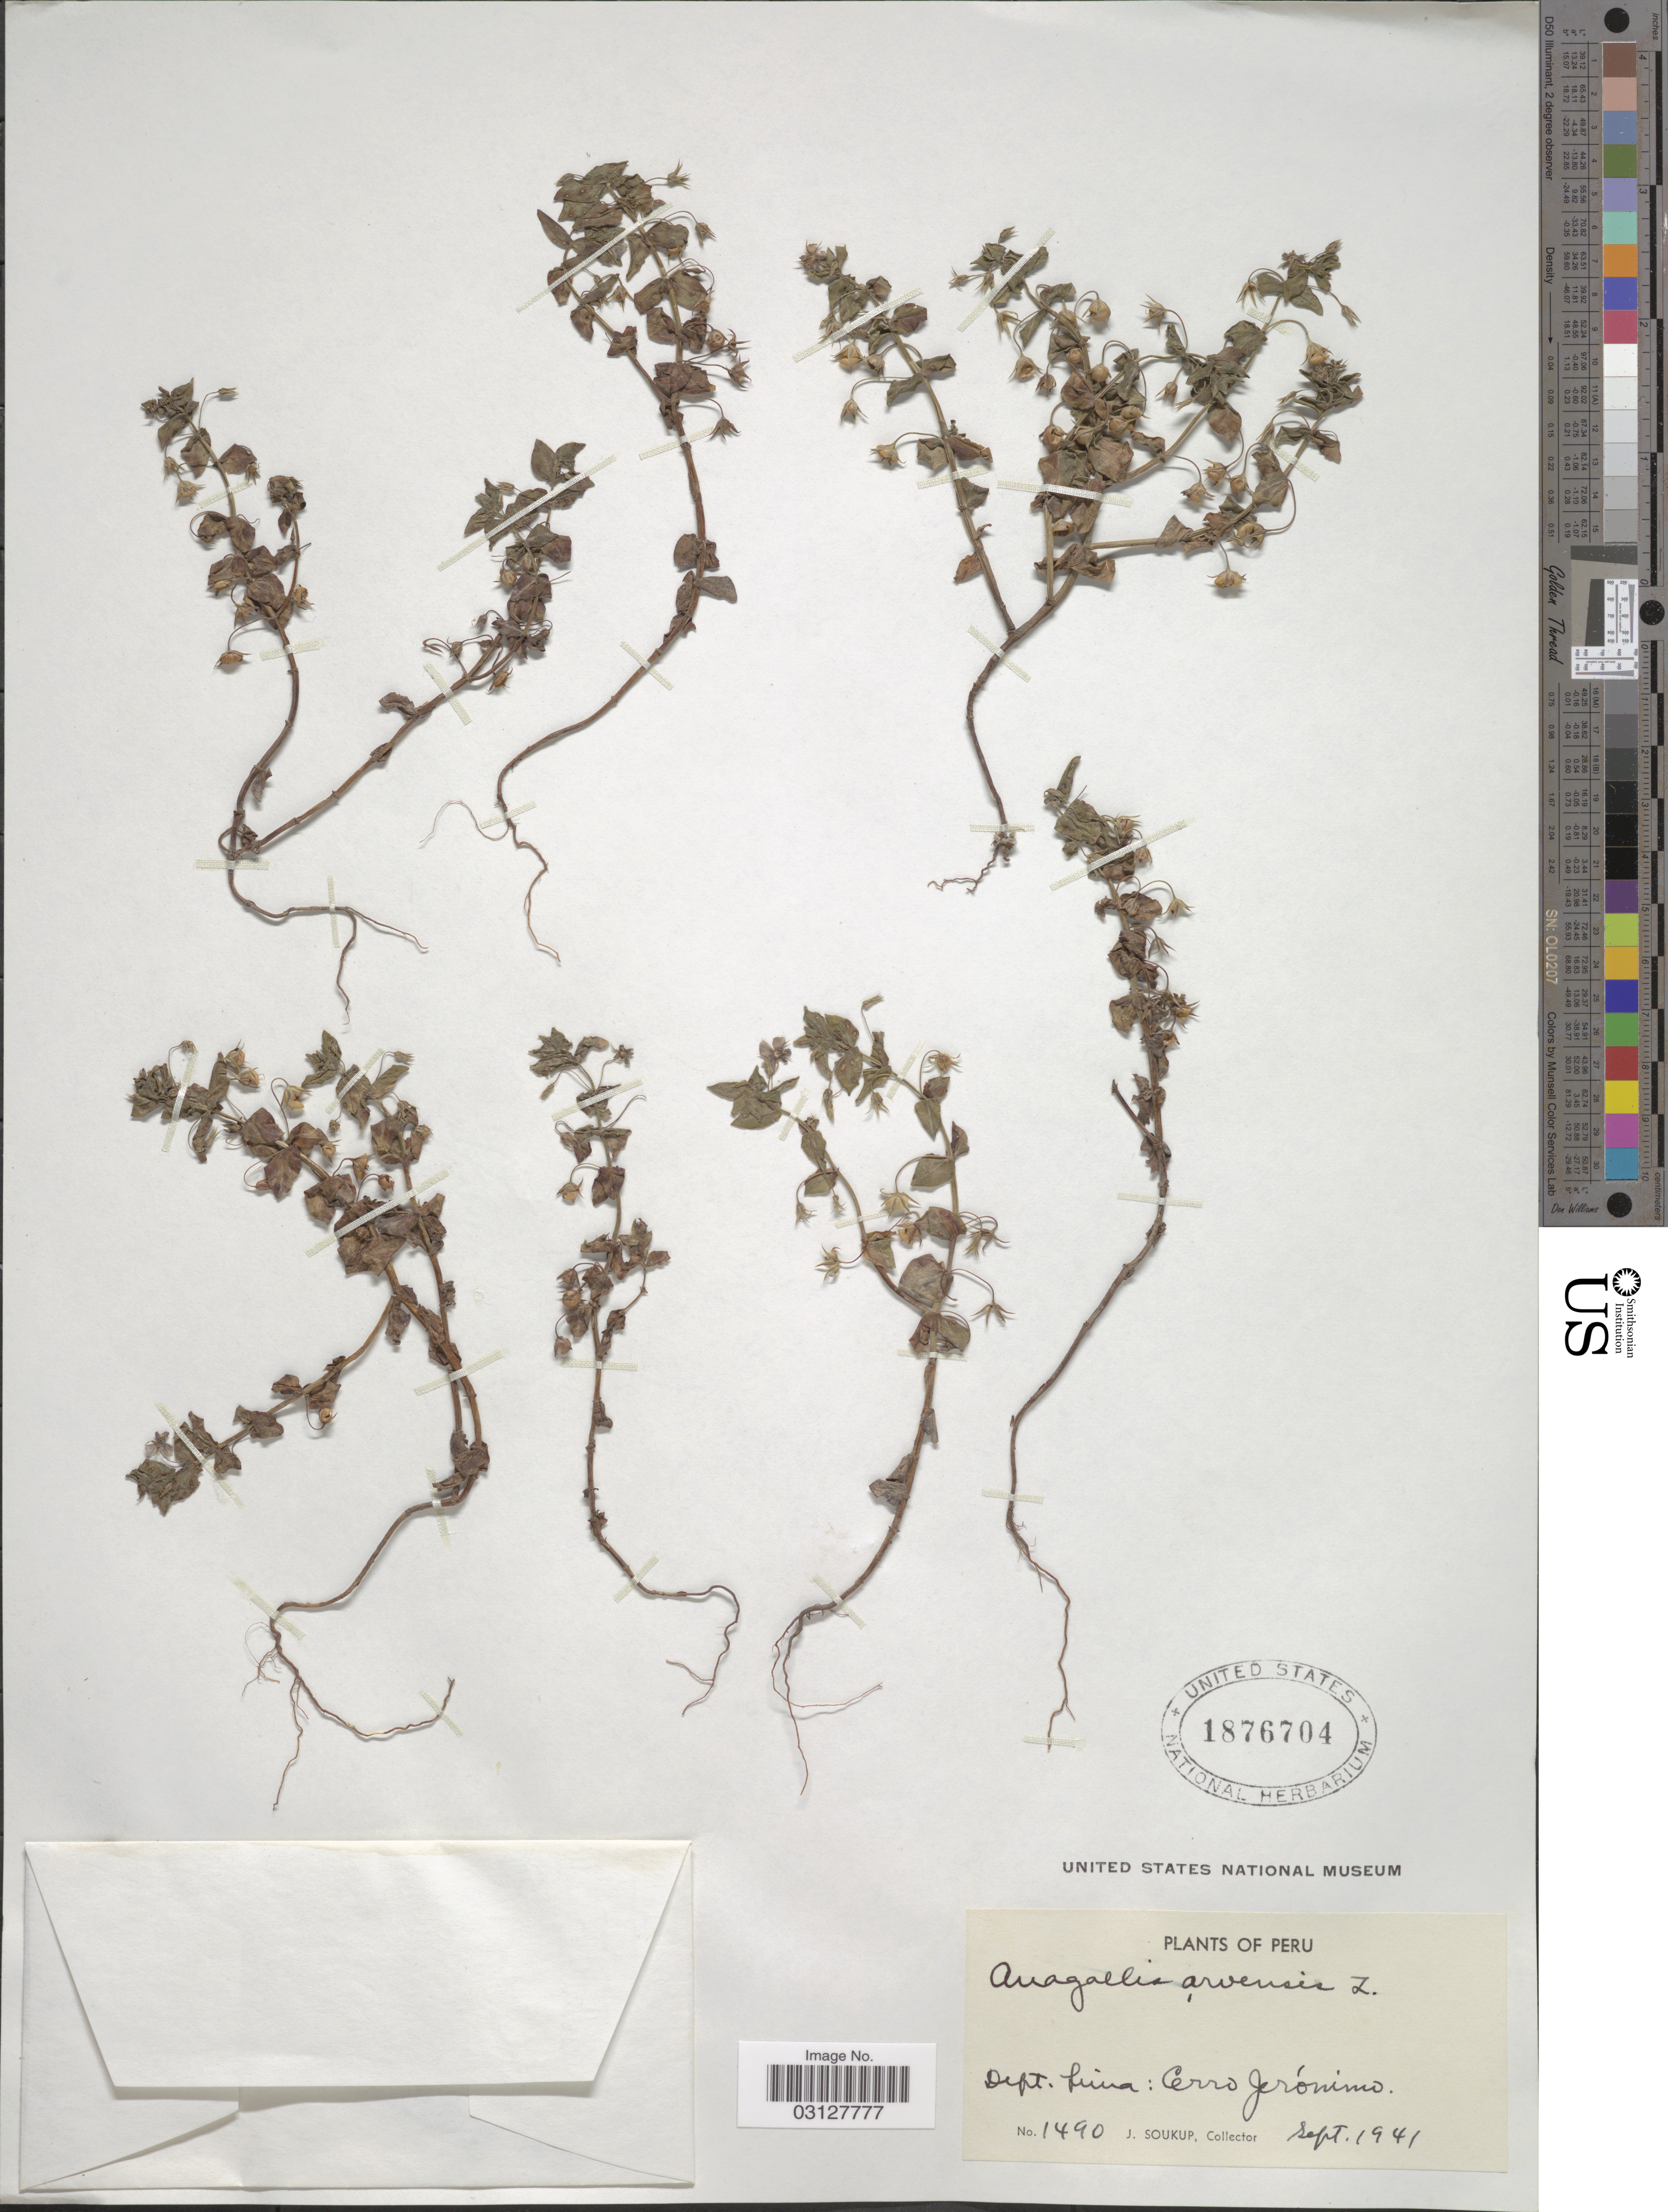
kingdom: Plantae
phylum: Tracheophyta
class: Magnoliopsida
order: Ericales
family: Primulaceae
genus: Anagallis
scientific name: Anagallis arvensis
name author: L.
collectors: J. Soukup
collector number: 1490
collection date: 1941-09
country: Peru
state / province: Lima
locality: Dept. Lima: Cerro Jerónimo.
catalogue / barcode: US 1876704